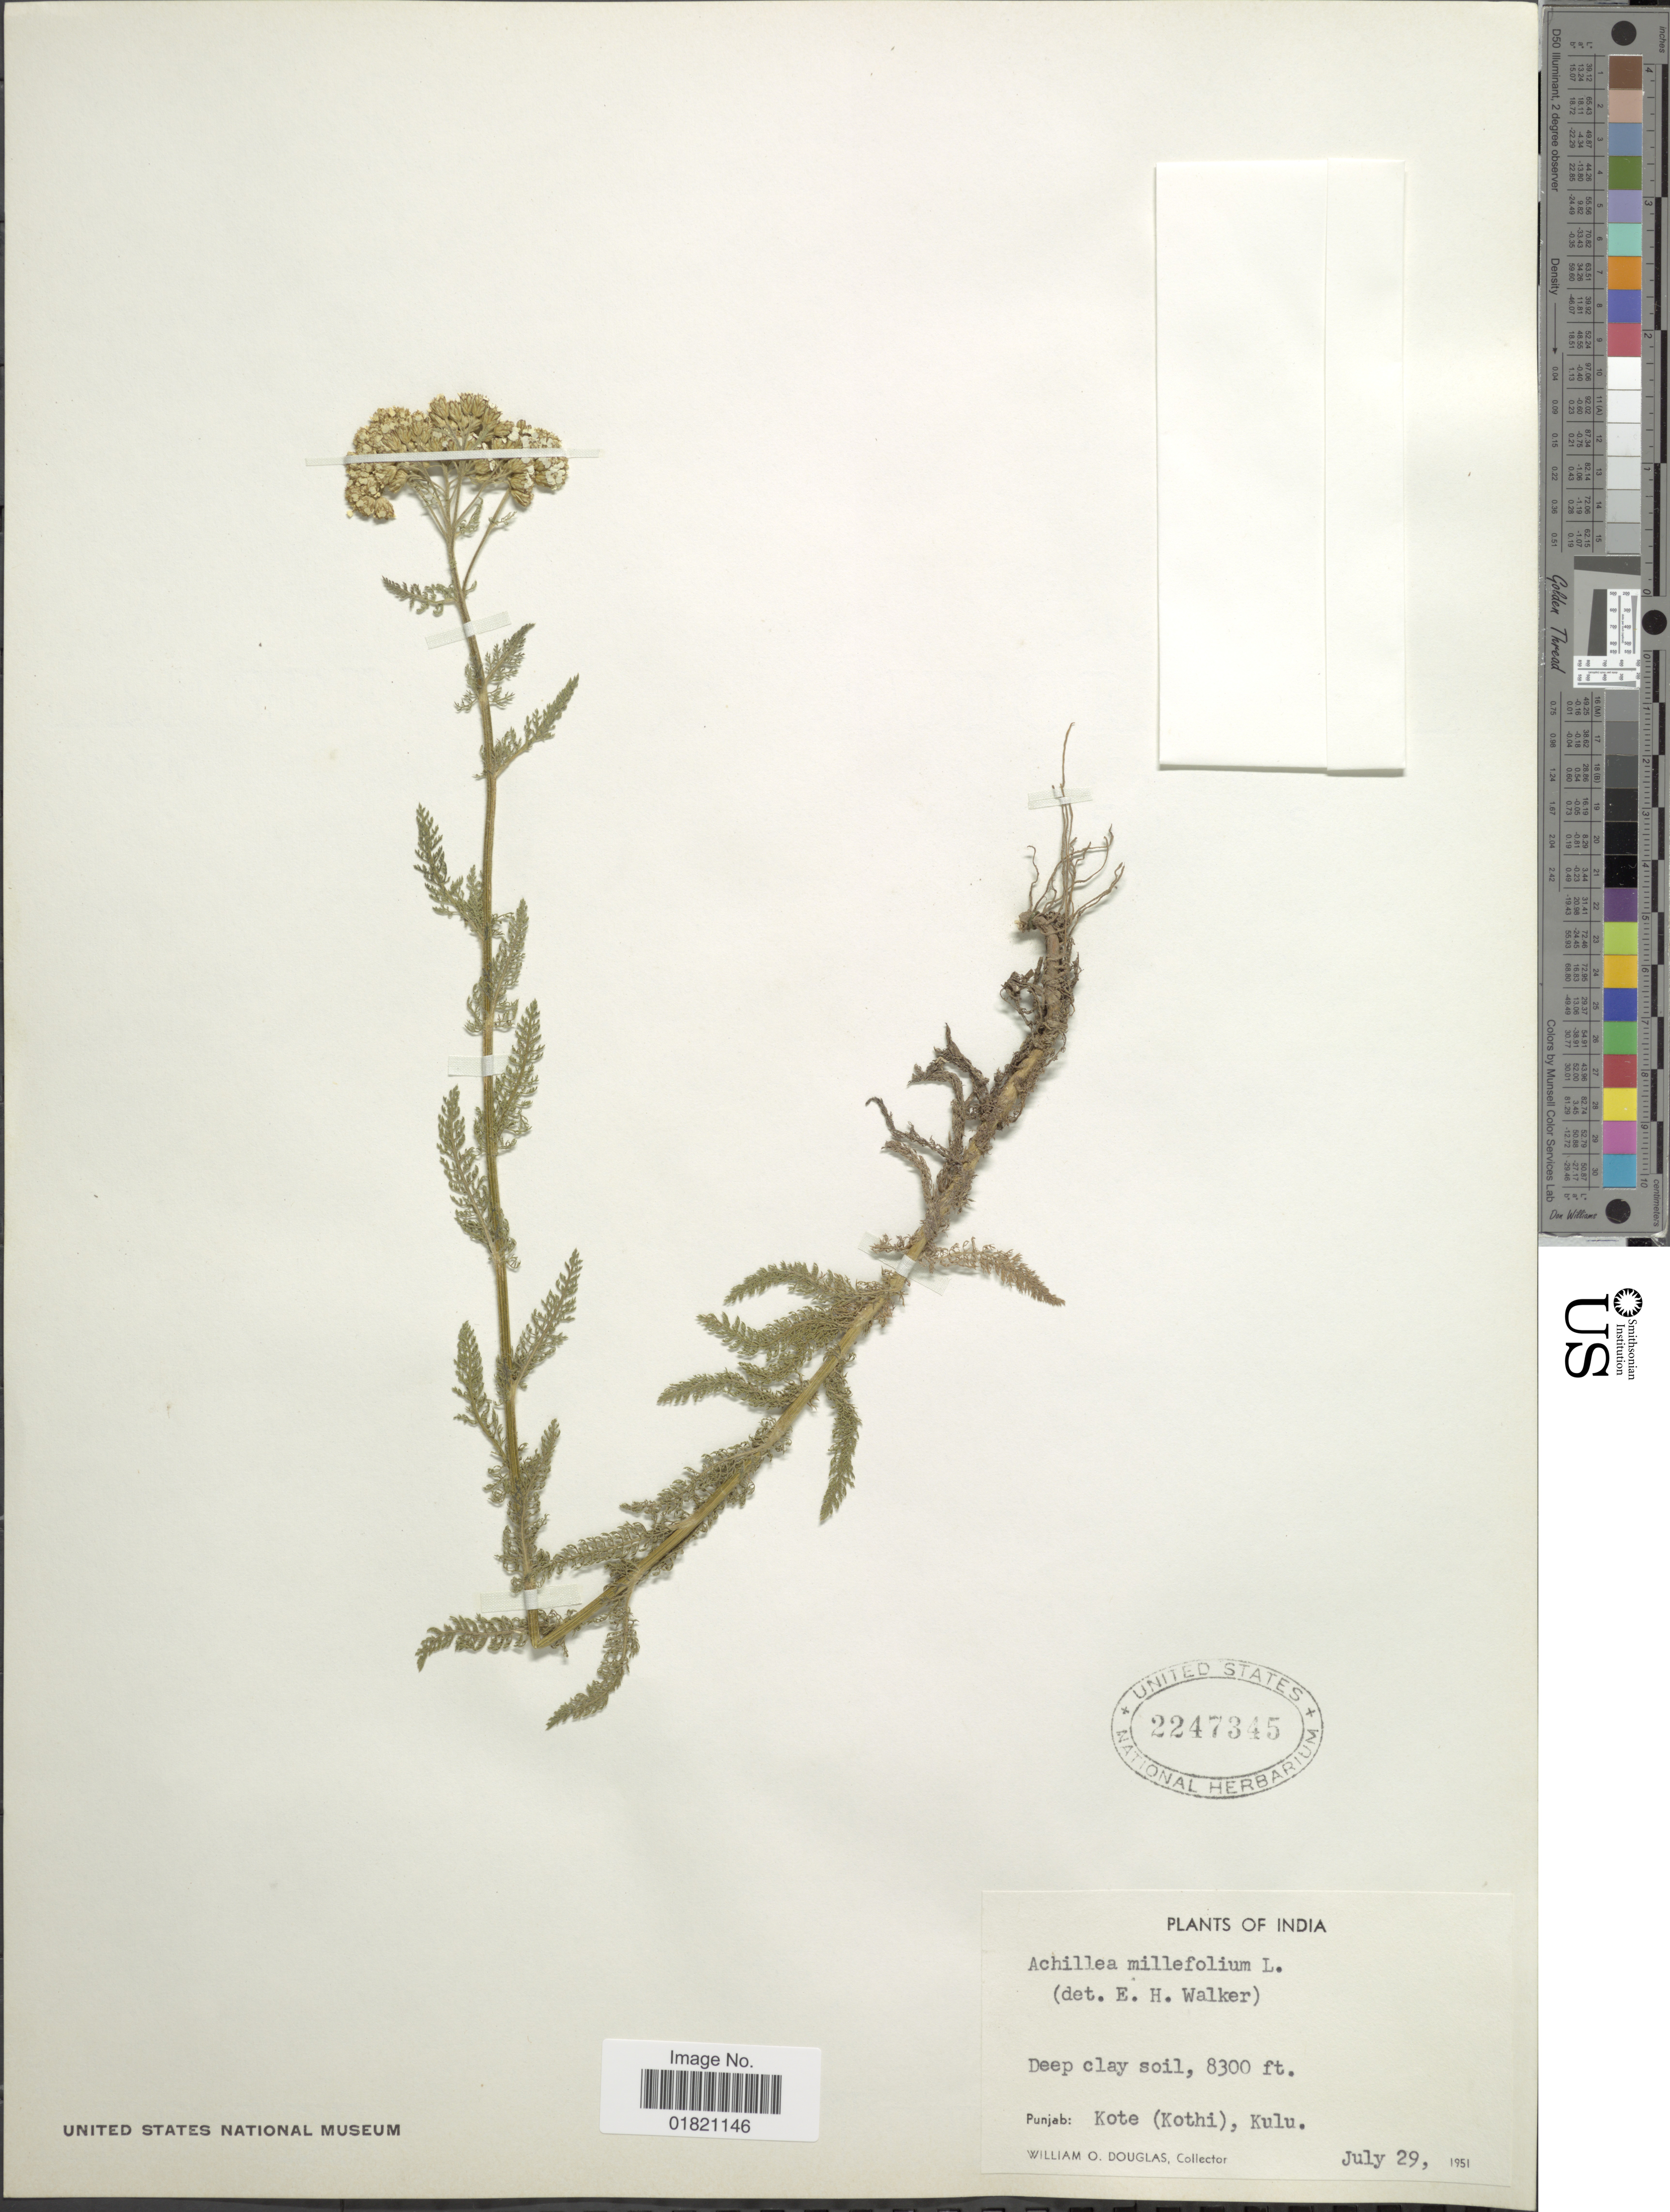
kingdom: Plantae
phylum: Tracheophyta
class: Magnoliopsida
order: Asterales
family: Asteraceae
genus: Achillea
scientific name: Achillea millefolium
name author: L.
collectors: W. Douglas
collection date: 1951-07-29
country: India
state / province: Punjab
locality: Kote (Kothi), Kulu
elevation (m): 2530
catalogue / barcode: US 2247345